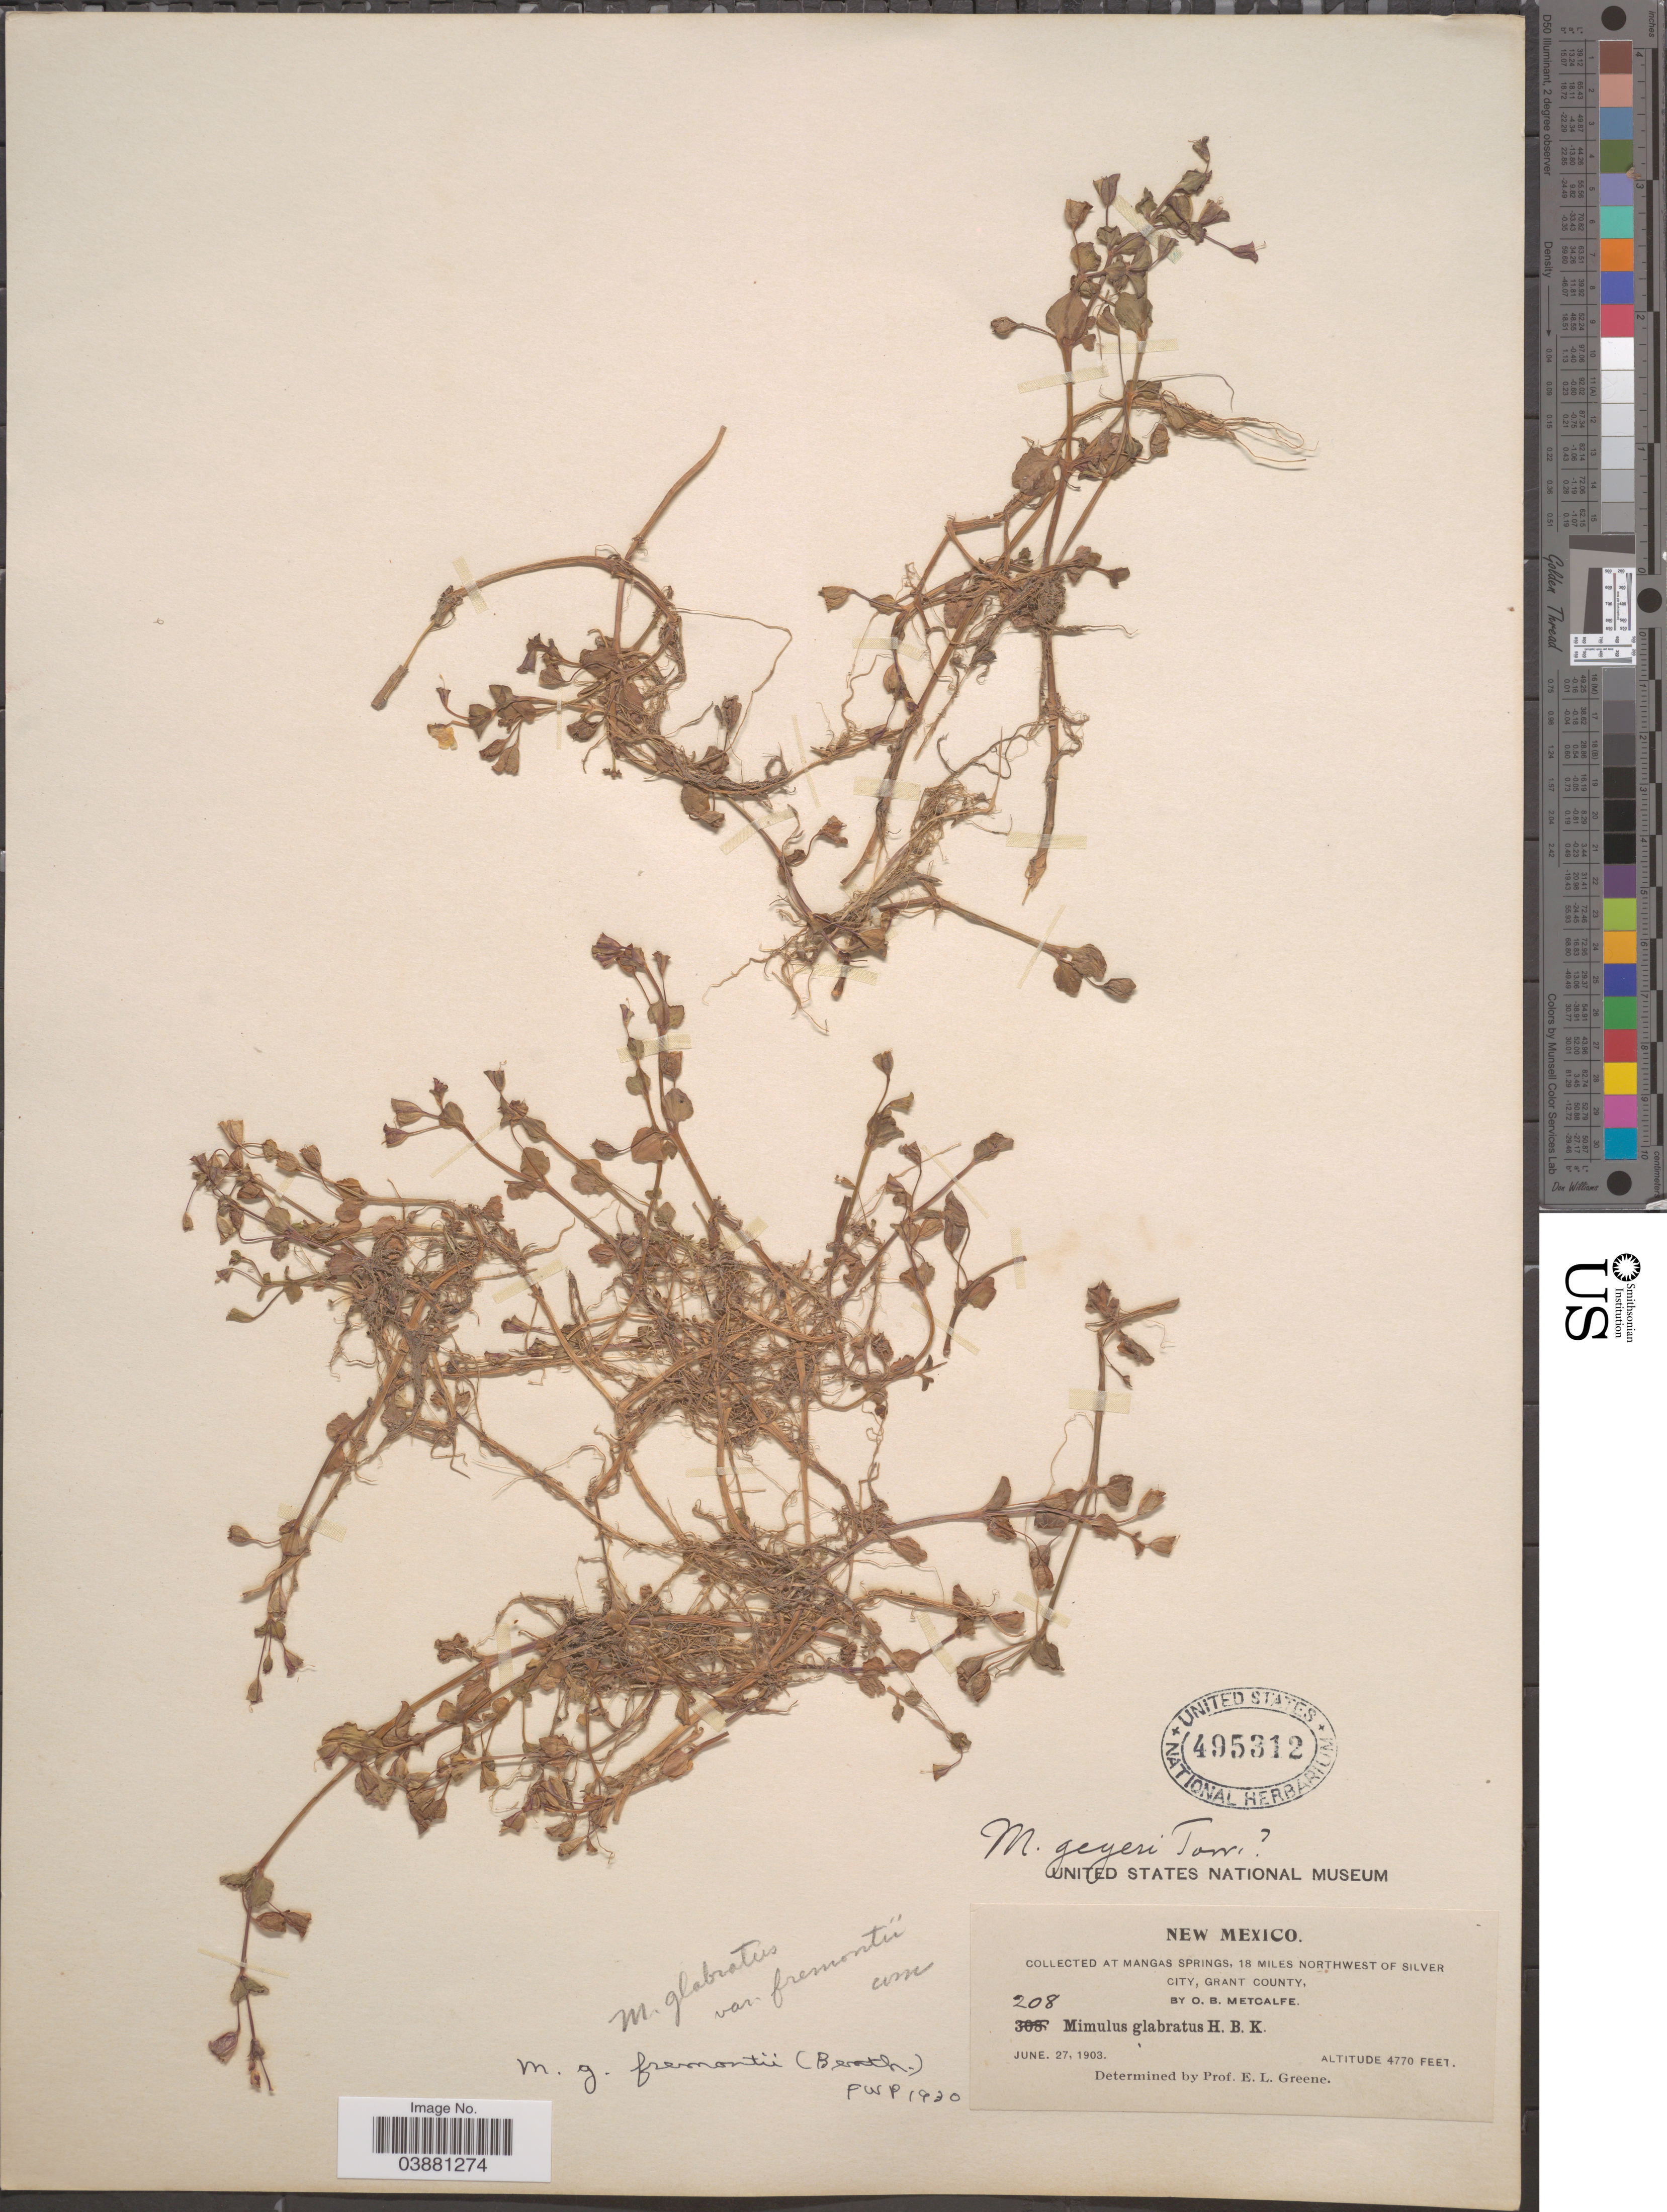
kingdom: Plantae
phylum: Tracheophyta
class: Magnoliopsida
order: Lamiales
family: Phrymaceae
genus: Mimulus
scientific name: Mimulus glabratus var. fremontii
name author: Kunth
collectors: O. B. Metcalfe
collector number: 208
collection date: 1903-06-27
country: United States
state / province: New Mexico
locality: At Mangas Springs, 18 miles Northwest of Silver City, Grant County.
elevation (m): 1454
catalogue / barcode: US 495312